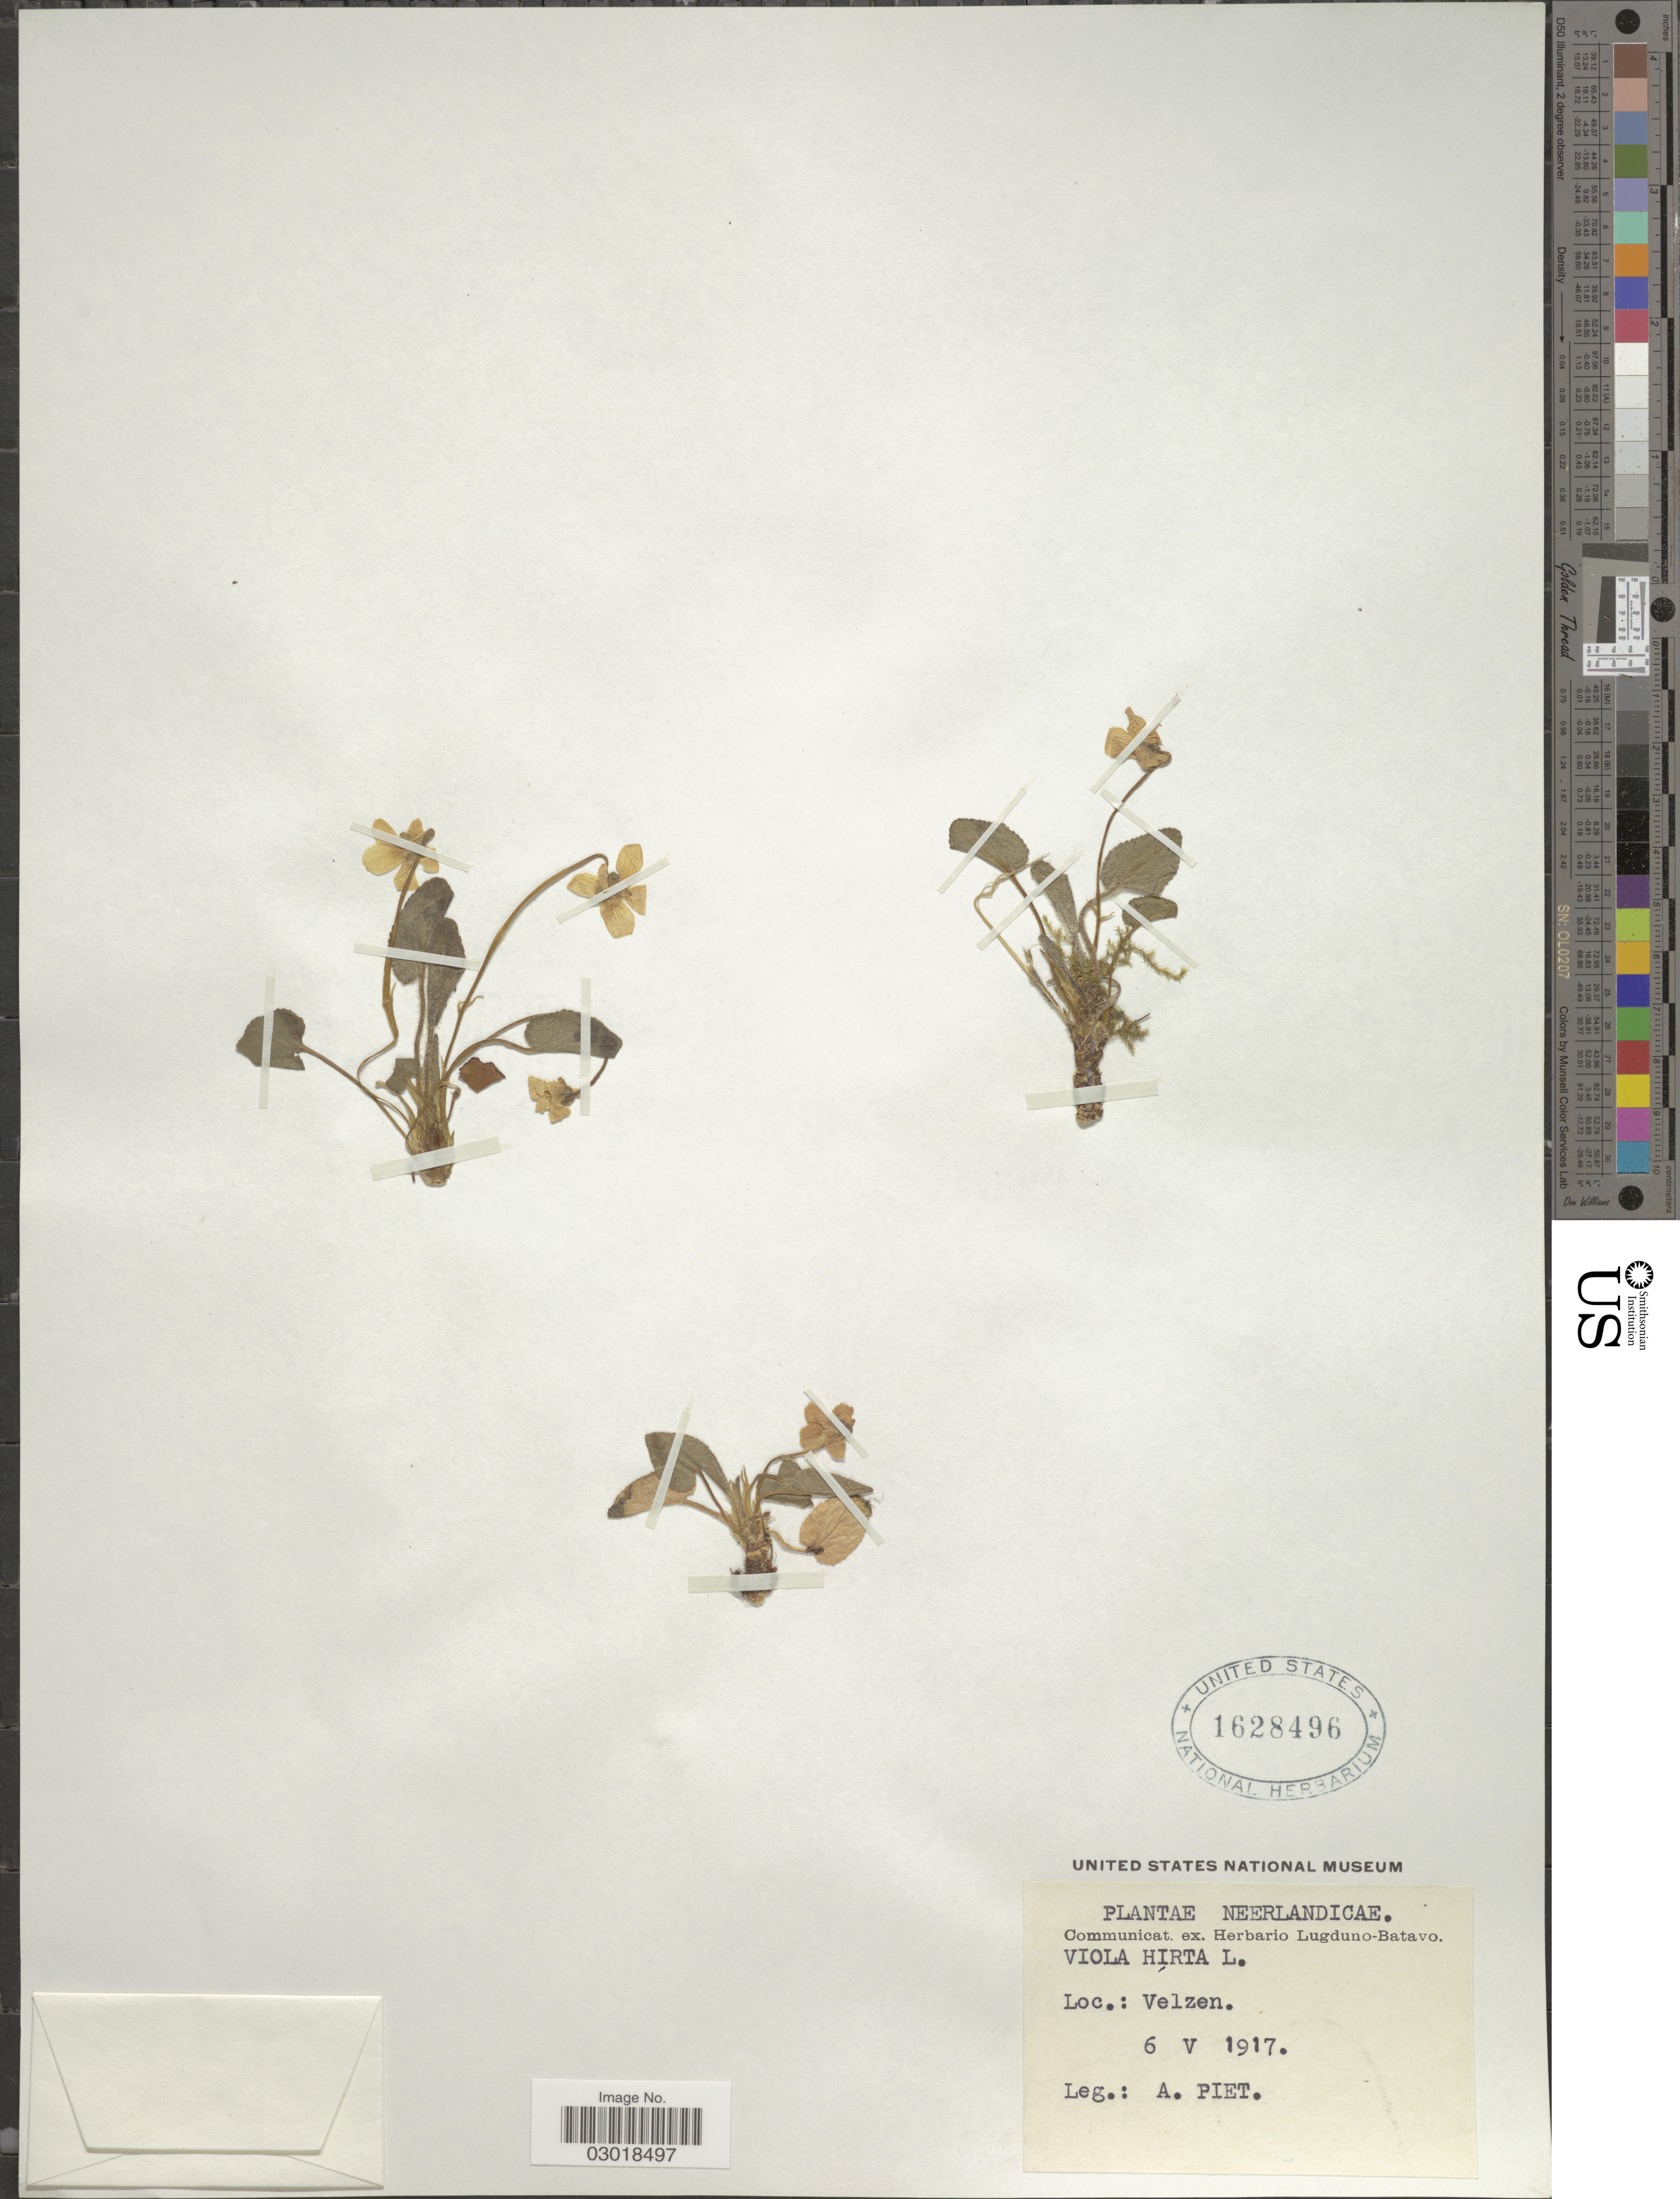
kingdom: Plantae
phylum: Tracheophyta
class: Magnoliopsida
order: Malpighiales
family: Violaceae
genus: Viola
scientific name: Viola hirta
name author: L.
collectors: A. Piet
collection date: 1917-05-06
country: Netherlands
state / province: Noord Holland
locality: Neerlandicae. Velzen.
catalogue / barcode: US 1628496